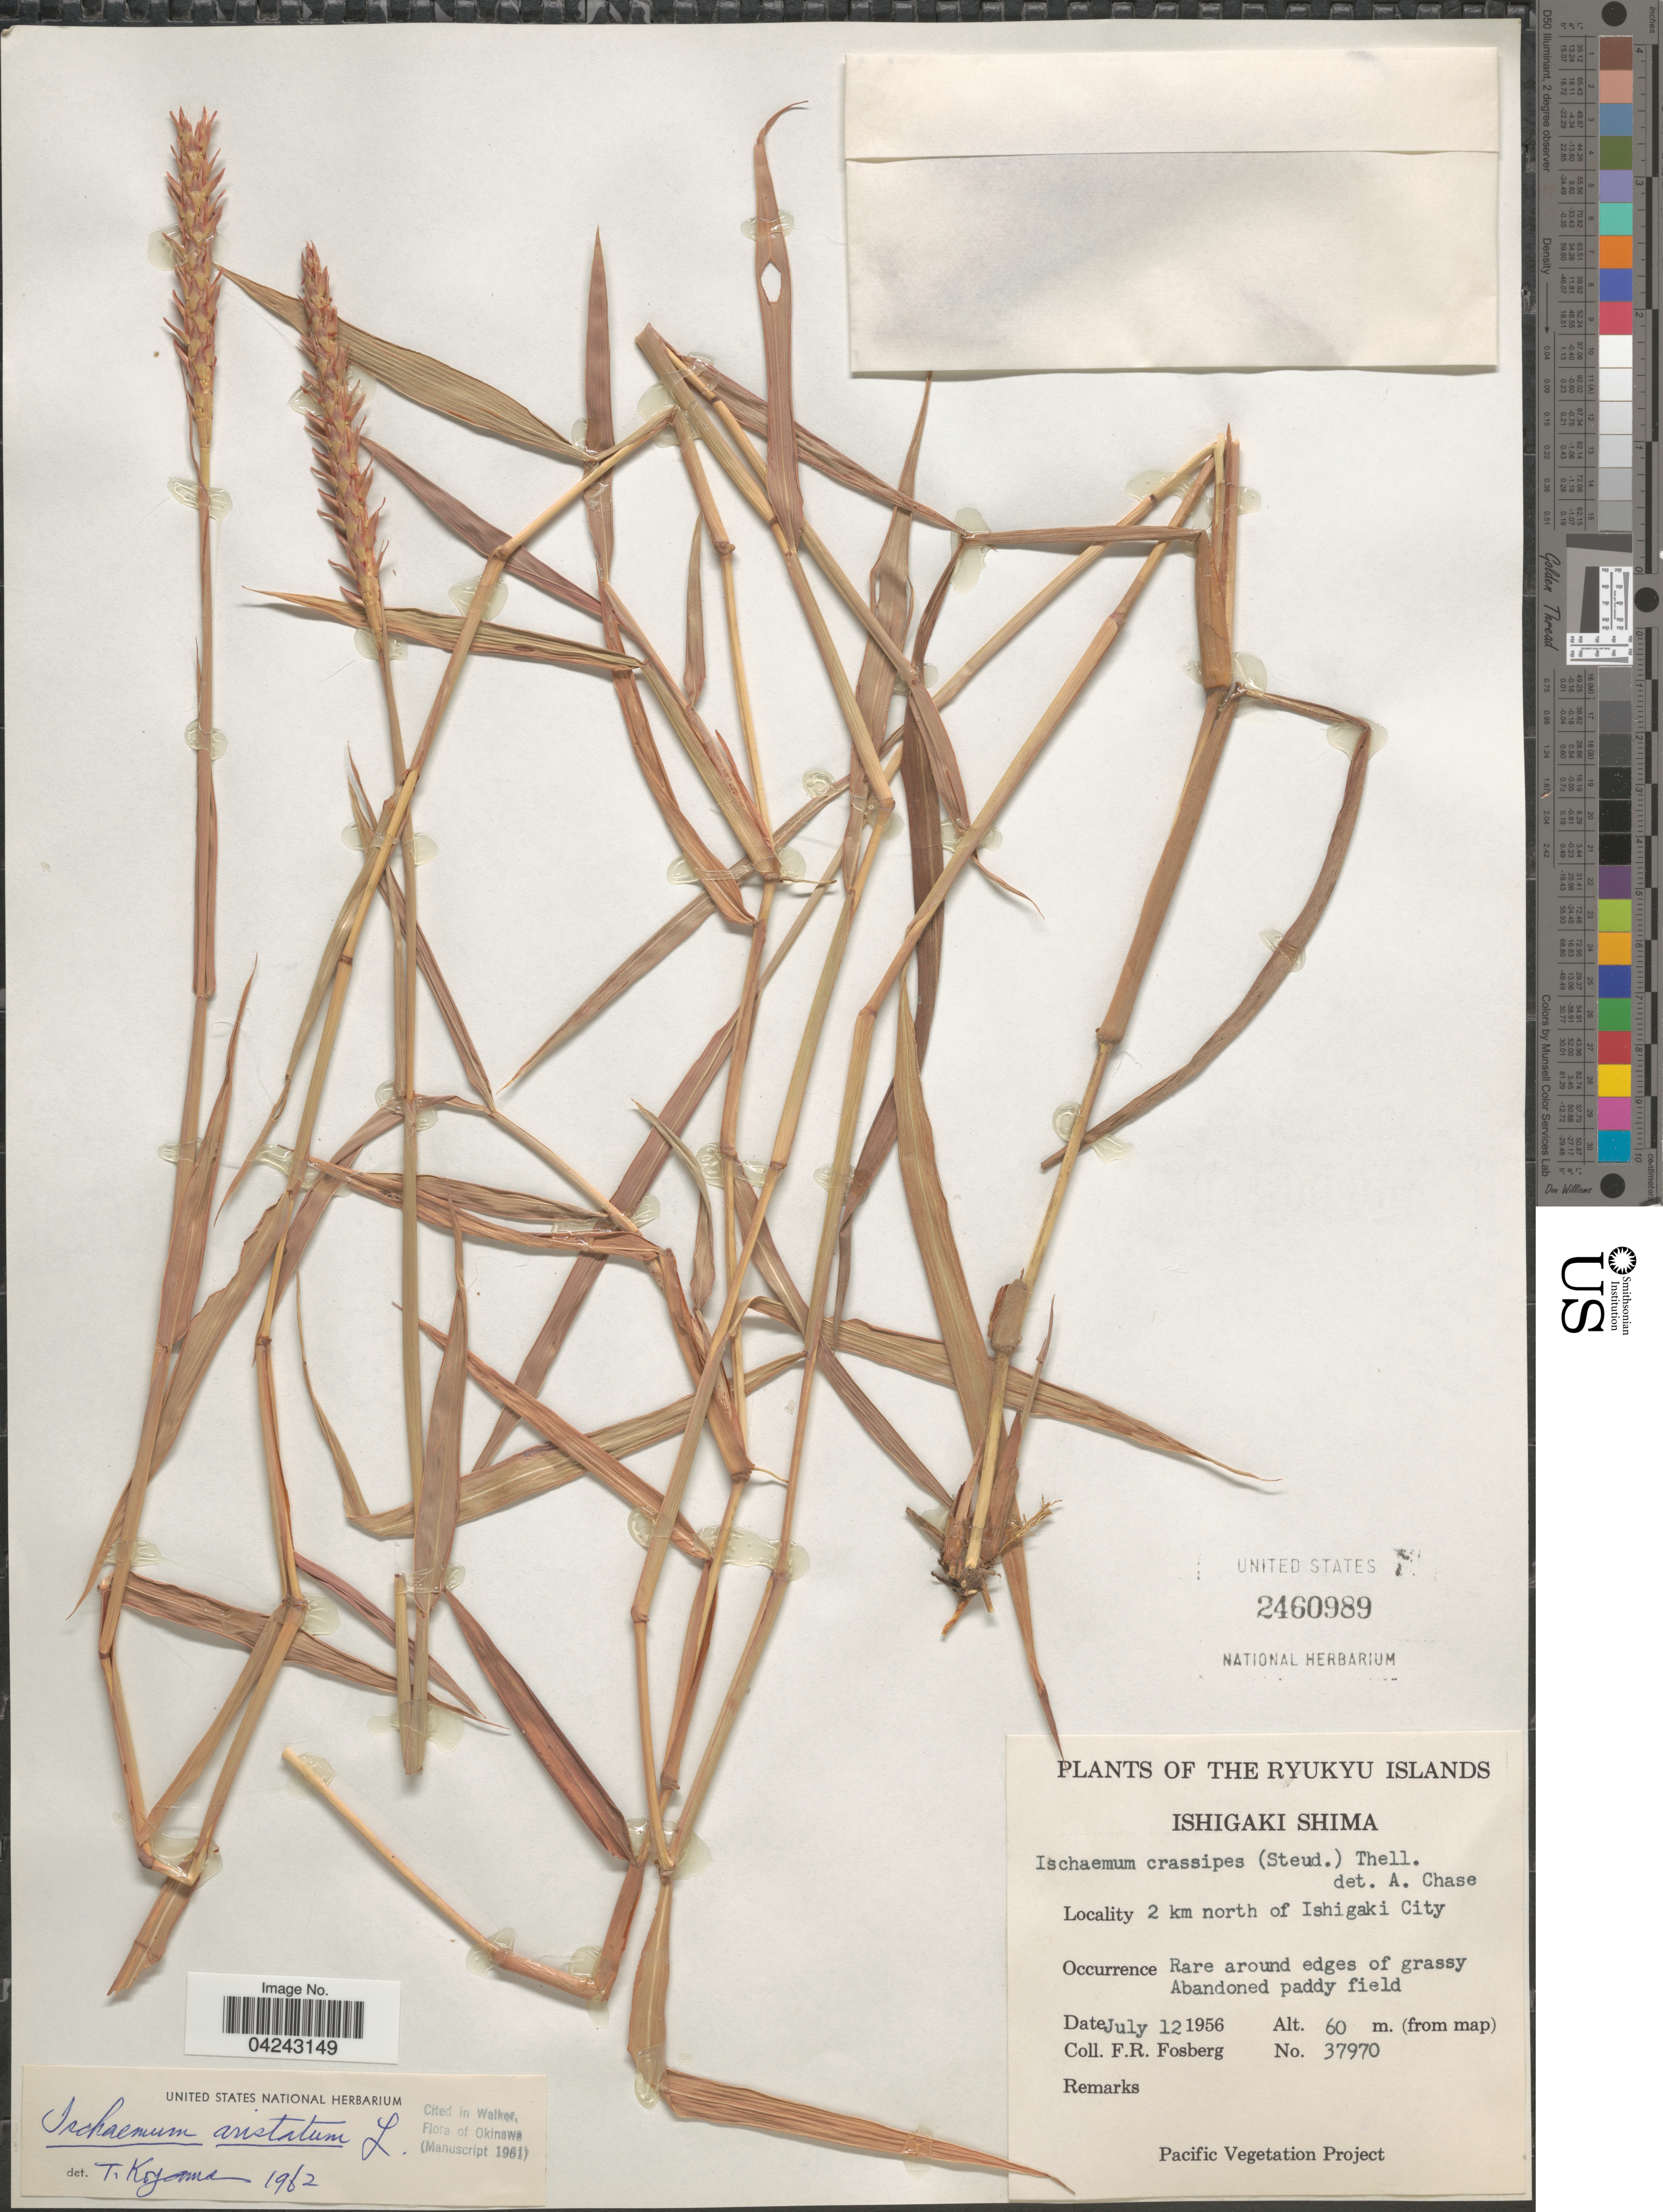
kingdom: Plantae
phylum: Tracheophyta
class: Liliopsida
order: Poales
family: Poaceae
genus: Ischaemum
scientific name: Ischaemum aristatum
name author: L.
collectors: F. R. Fosberg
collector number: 37970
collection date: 1956-07-12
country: Japan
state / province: Okinawa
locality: The Ryukyu Islands. Ishigaki Shima. 2 km north of Ishigaki City.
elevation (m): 60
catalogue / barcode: US 2460989